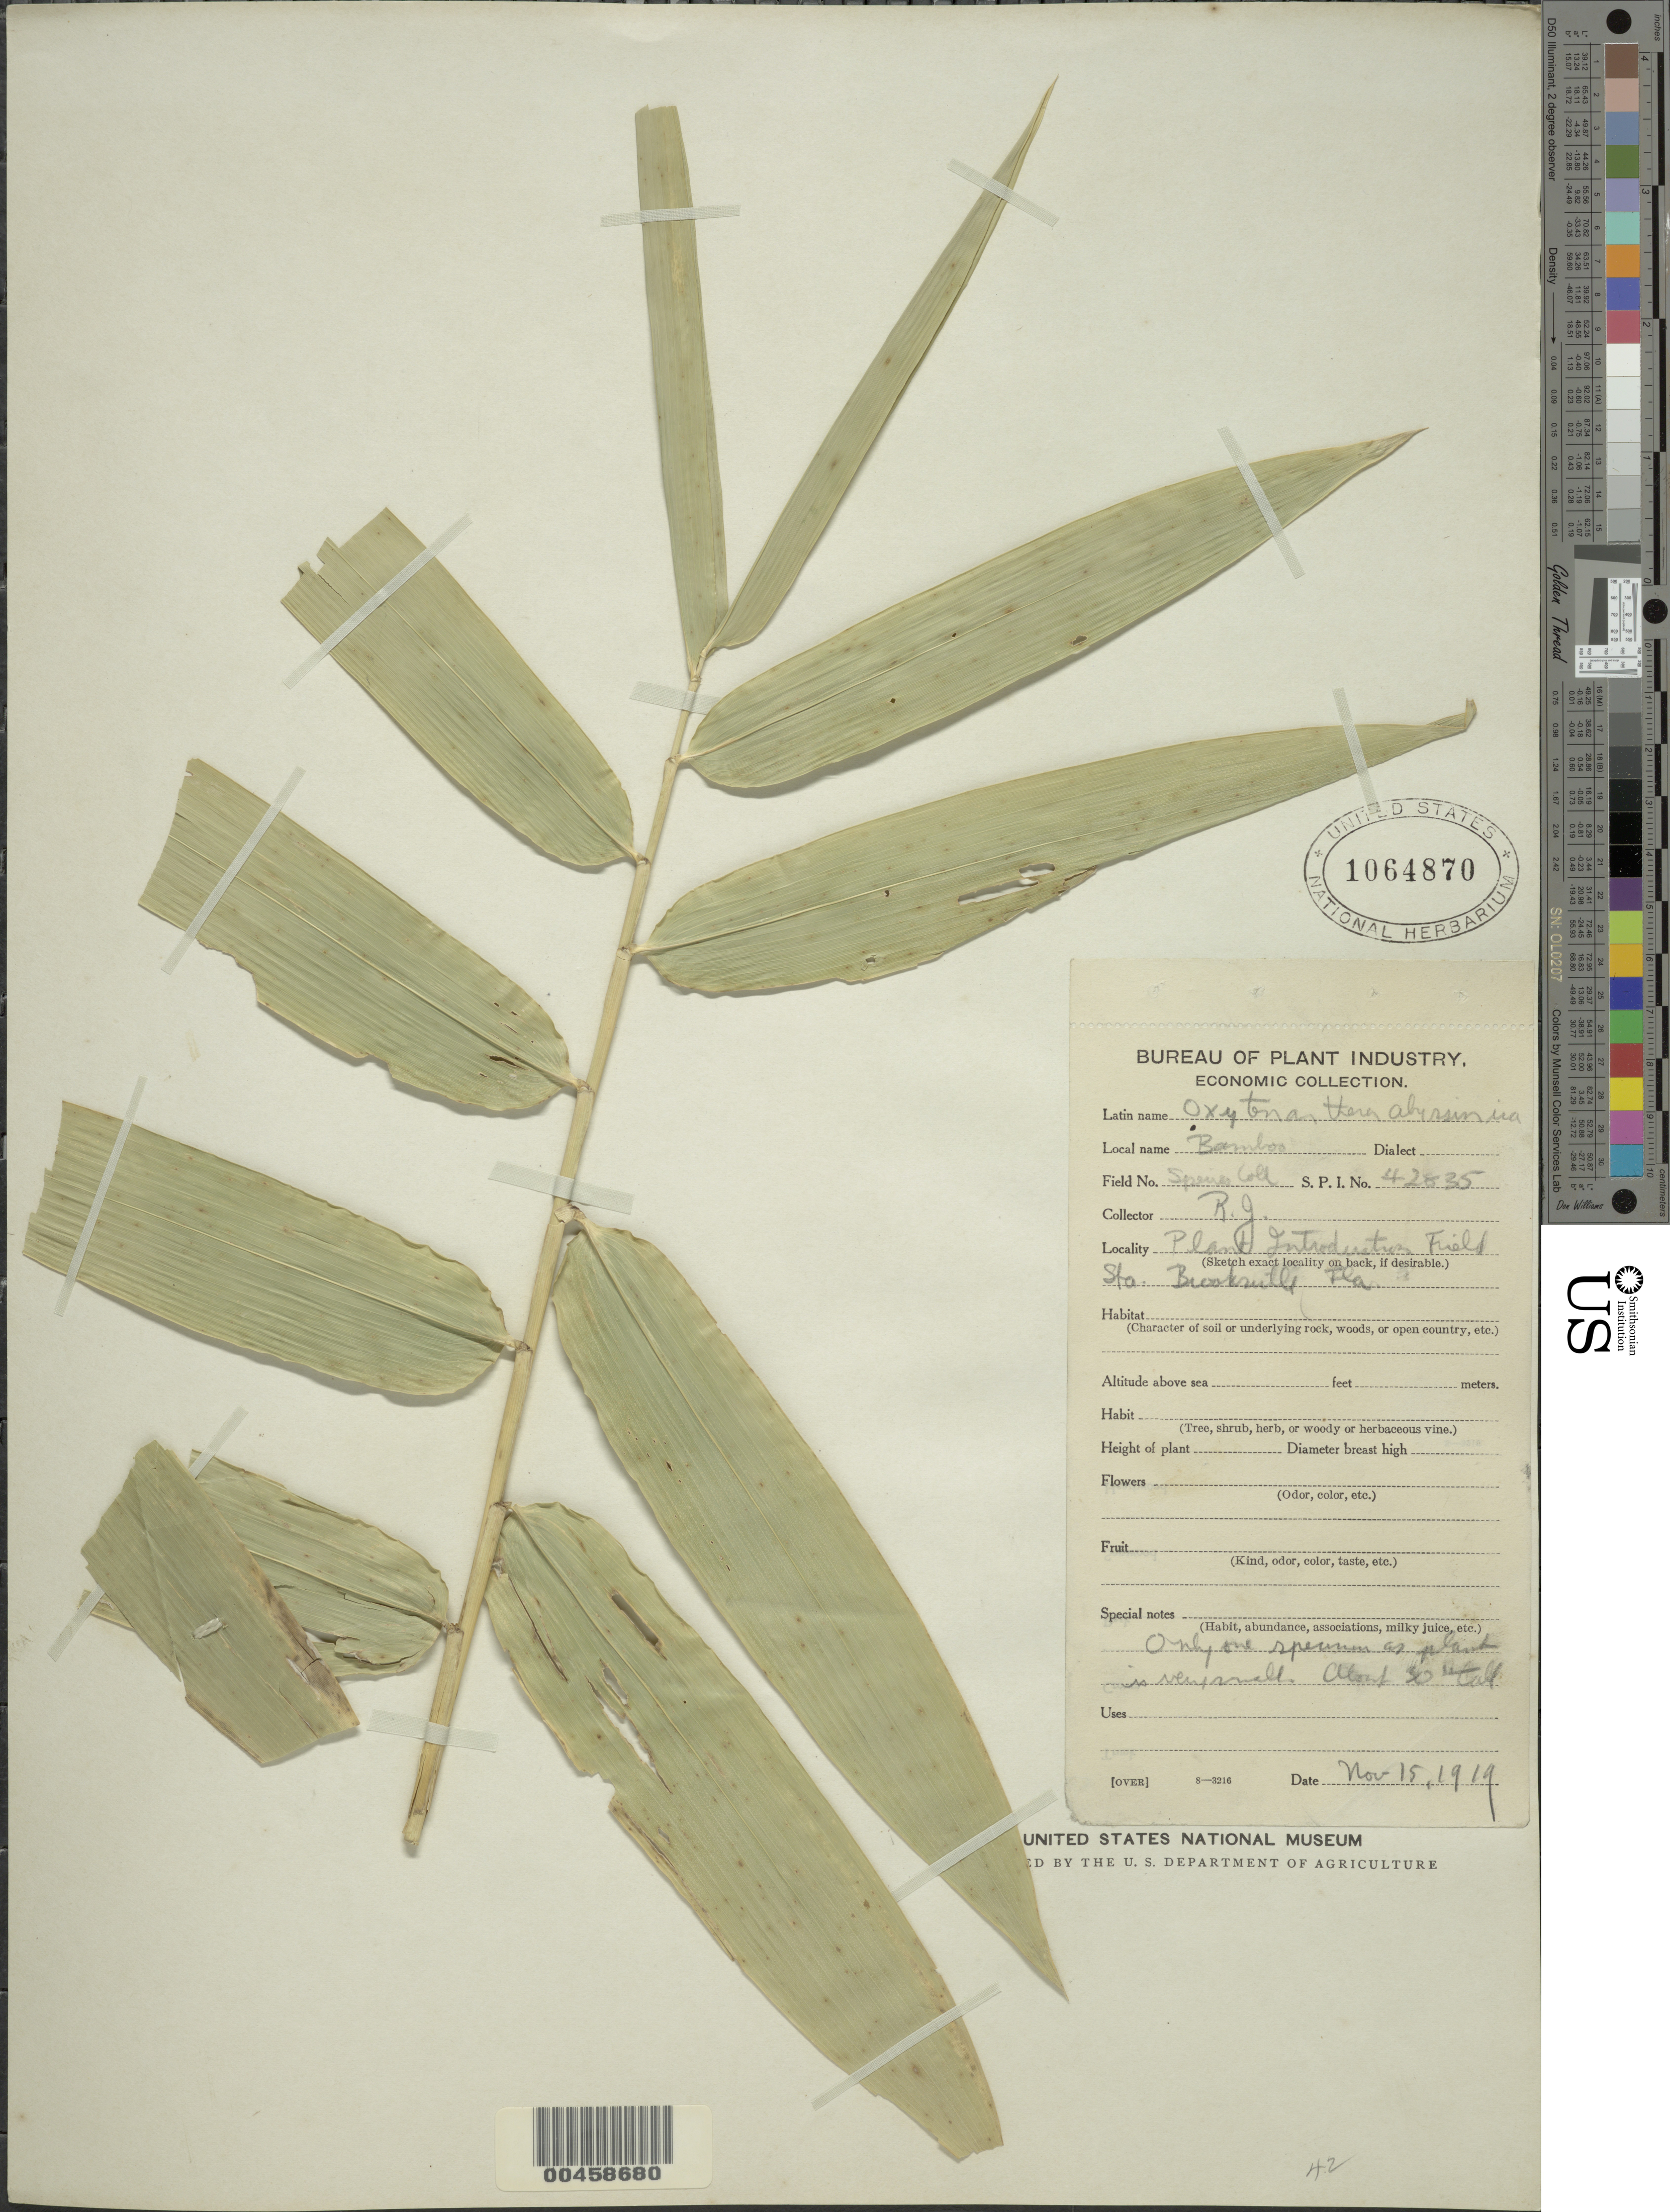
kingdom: Plantae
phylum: Tracheophyta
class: Liliopsida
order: Poales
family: Poaceae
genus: Oxytenanthera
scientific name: Oxytenanthera abyssinica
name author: (A. Rich.) Munro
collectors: R. Spruce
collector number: SPI 42835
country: United States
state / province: Florida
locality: Southern Florida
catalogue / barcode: US 1064870